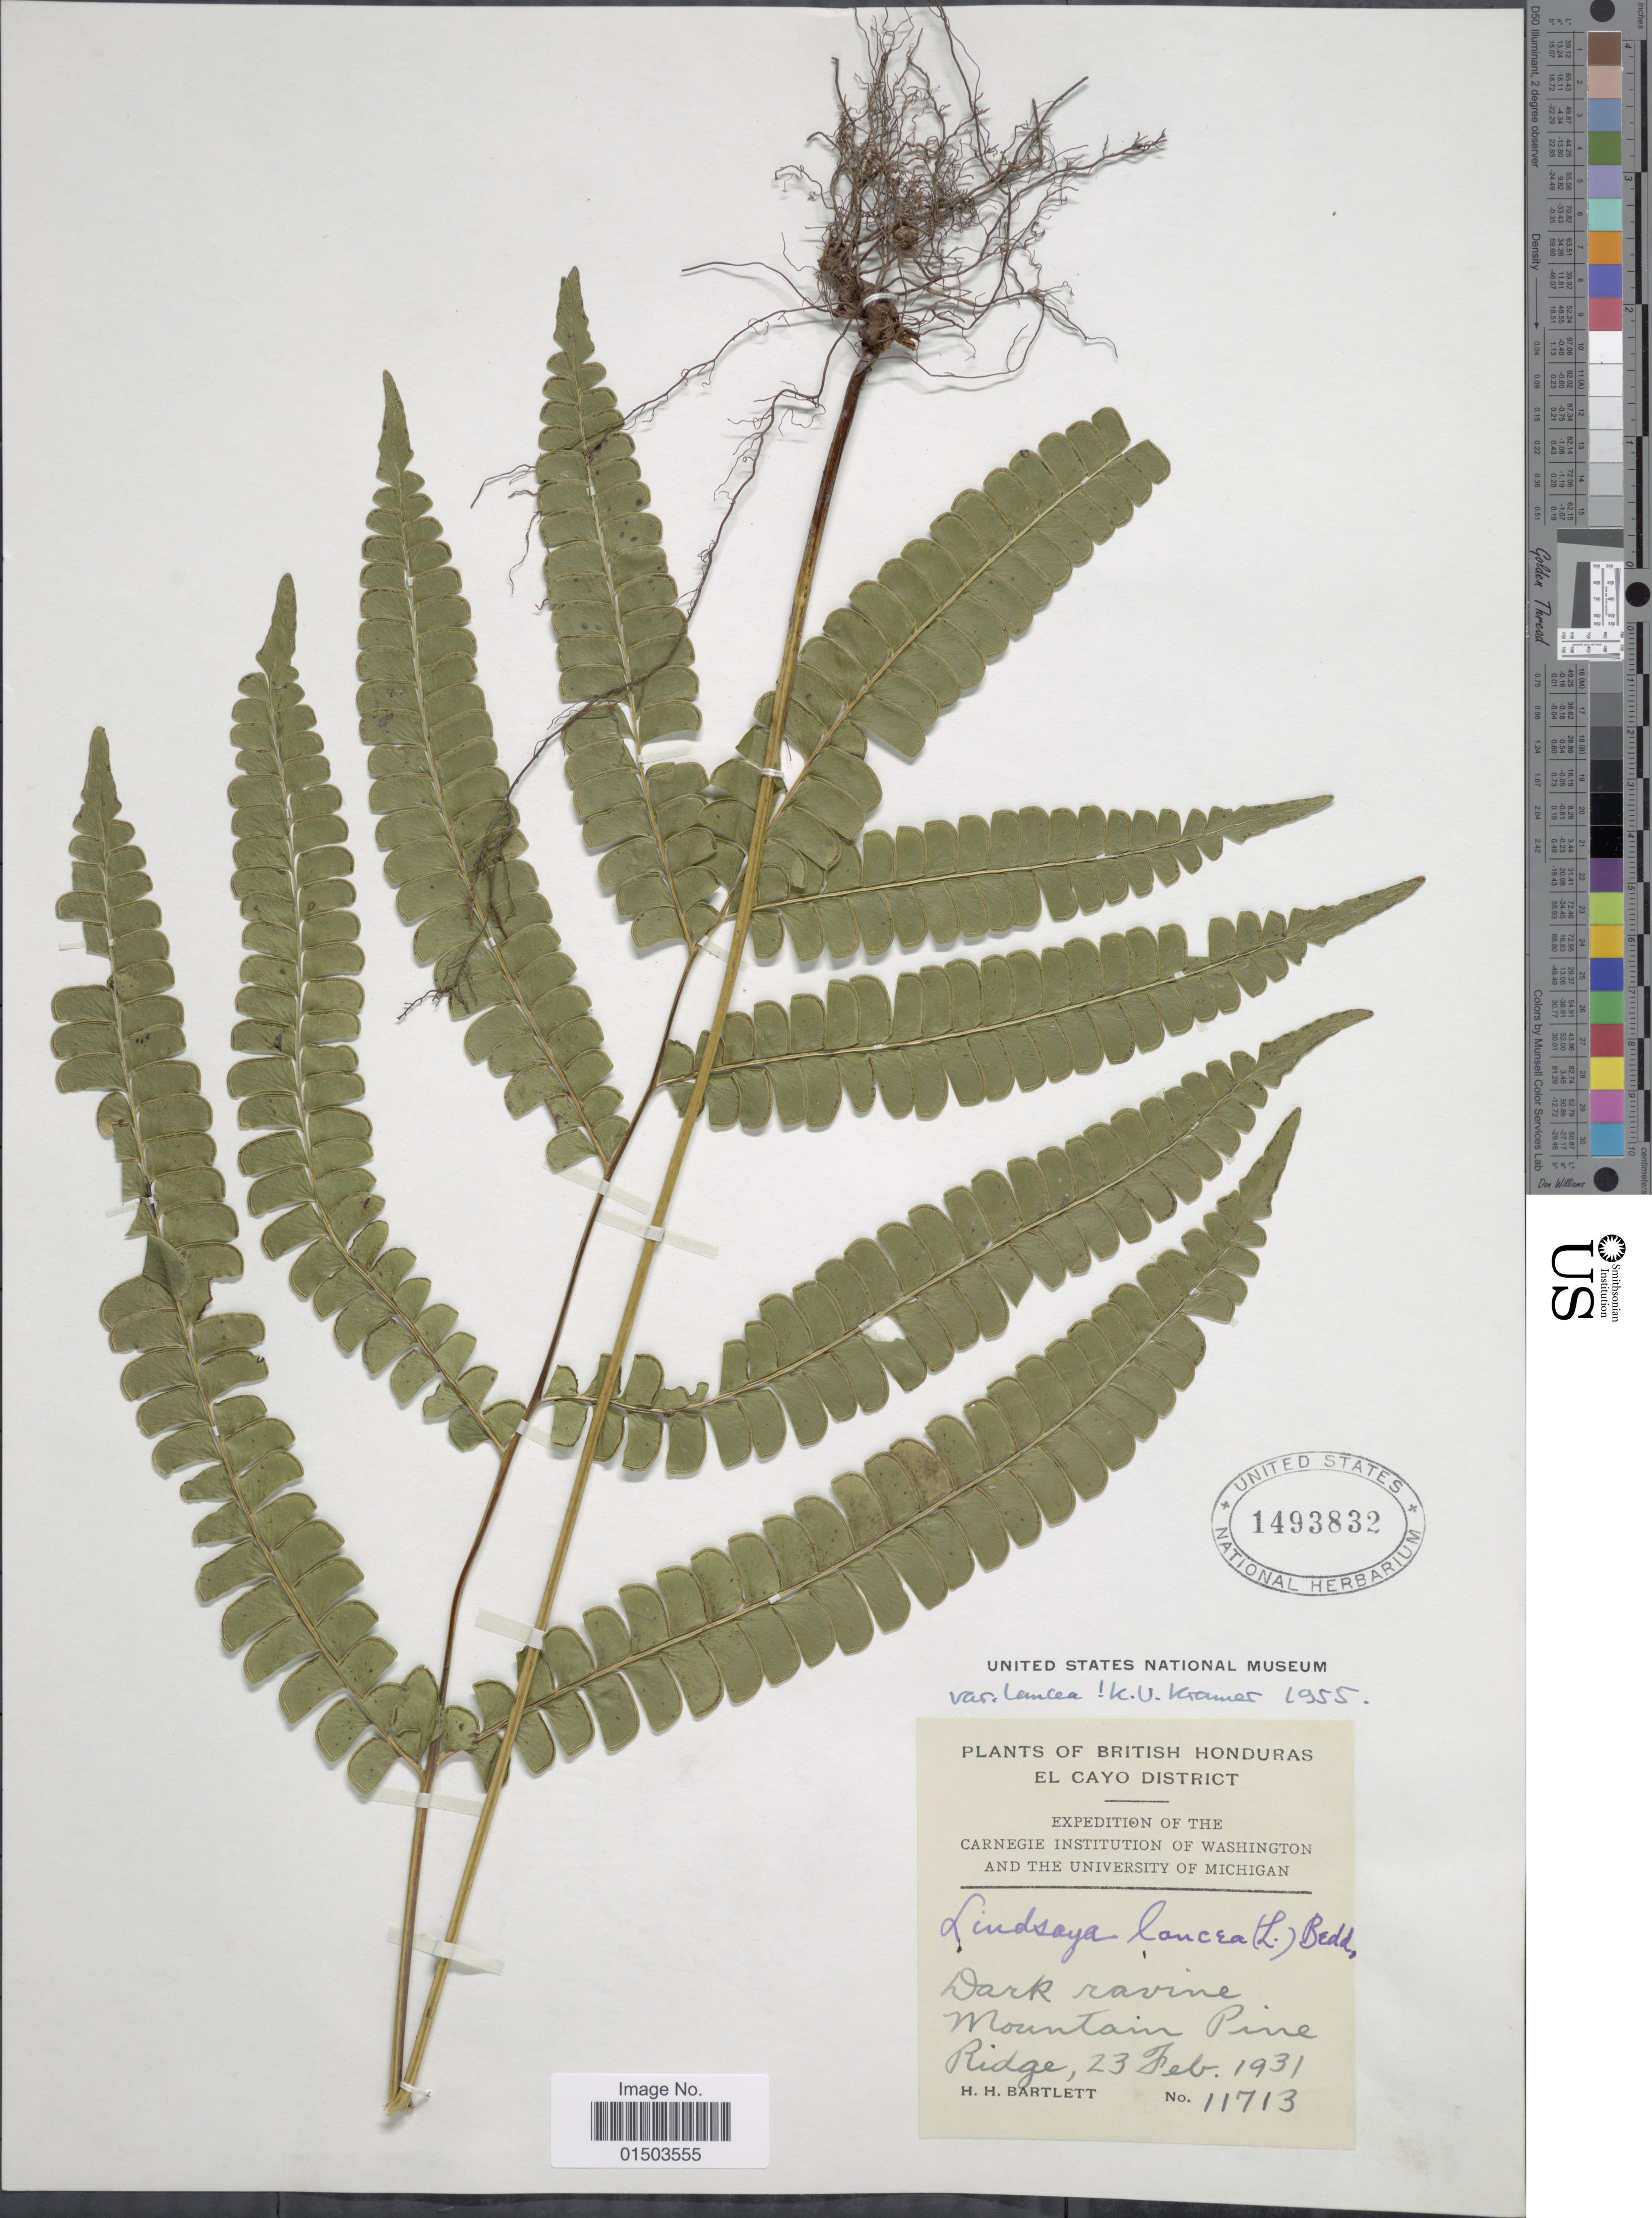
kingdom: Plantae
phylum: Tracheophyta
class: Polypodiopsida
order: Polypodiales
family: Lindsaeaceae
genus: Lindsaea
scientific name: Lindsaea lancea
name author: (L.) Bedd.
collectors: H. H. Bartlett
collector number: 11713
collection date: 1931-02-23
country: Belize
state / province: Cayo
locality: British Honduras, El Cayo District. Dark ravine, Mountain Pine Ridge,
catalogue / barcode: US 1493832